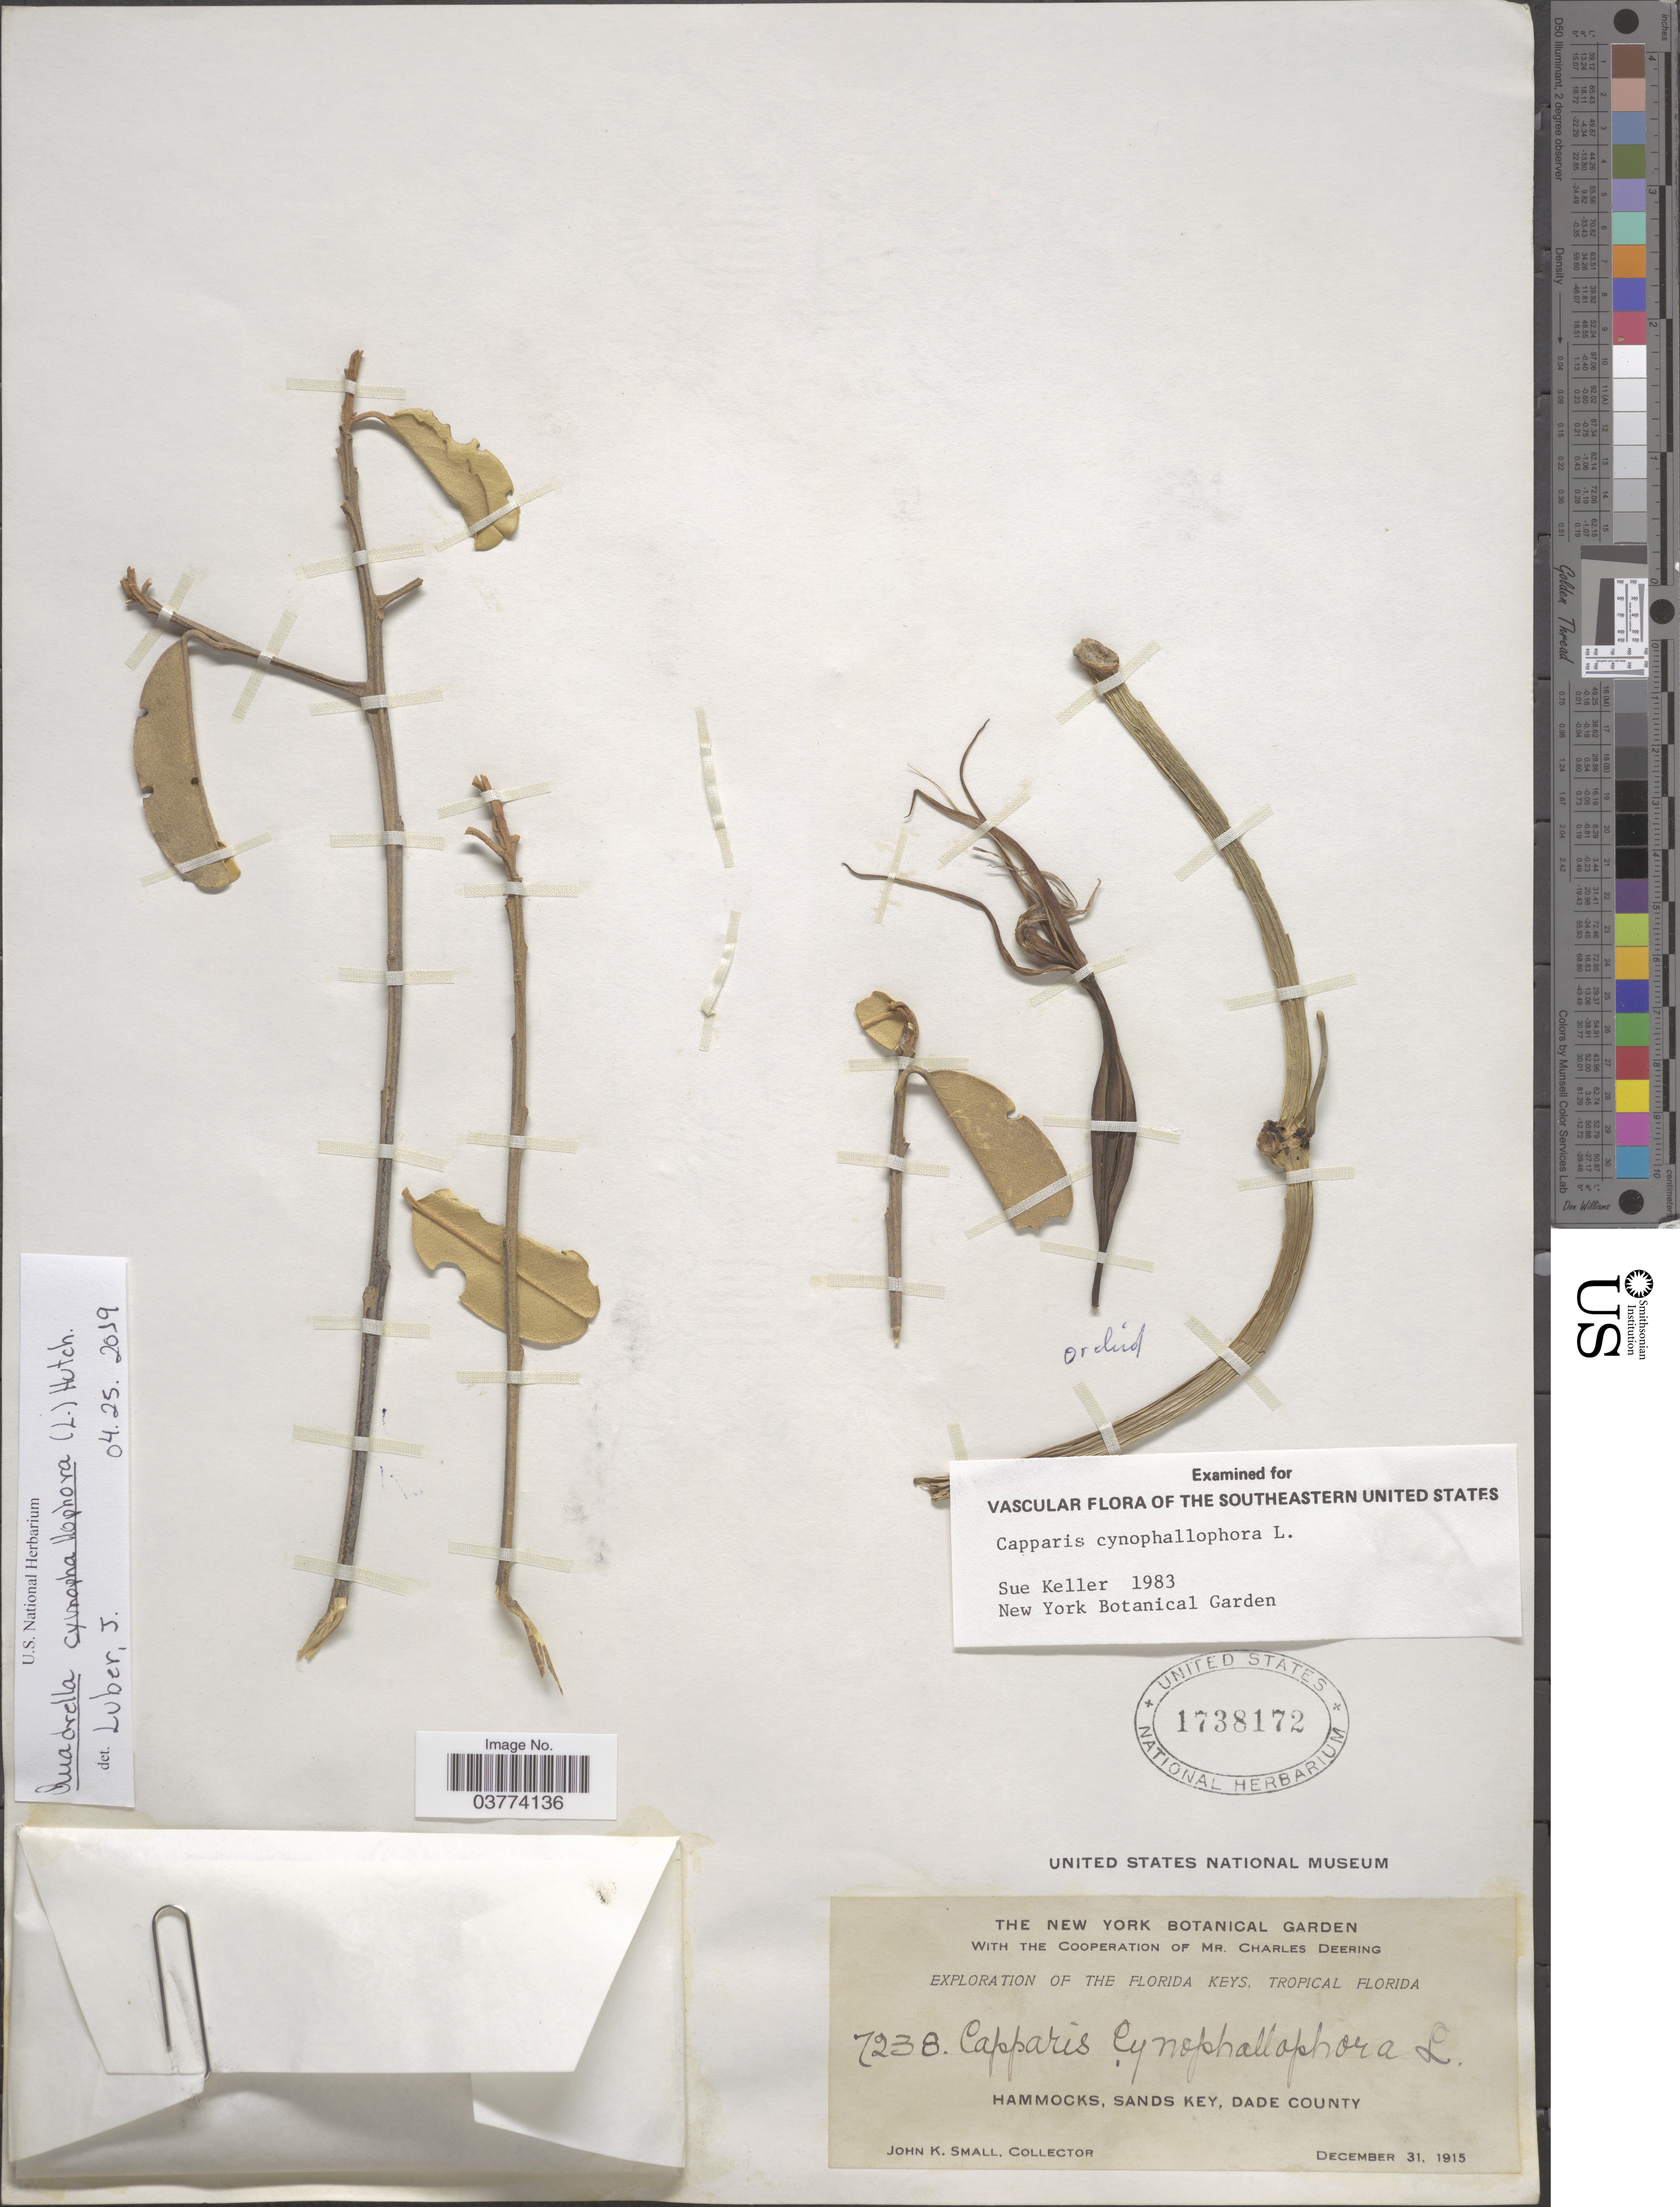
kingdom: Plantae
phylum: Tracheophyta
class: Magnoliopsida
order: Brassicales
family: Capparaceae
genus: Quadrella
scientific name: Quadrella cynophallophora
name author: (L.) Hutch.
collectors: J. K. Small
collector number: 7238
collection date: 1915-12-31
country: United States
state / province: Florida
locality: The Florida Keys, Tropical Florida. Hammocks, Sands Key, Dade County.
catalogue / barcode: US 1738172